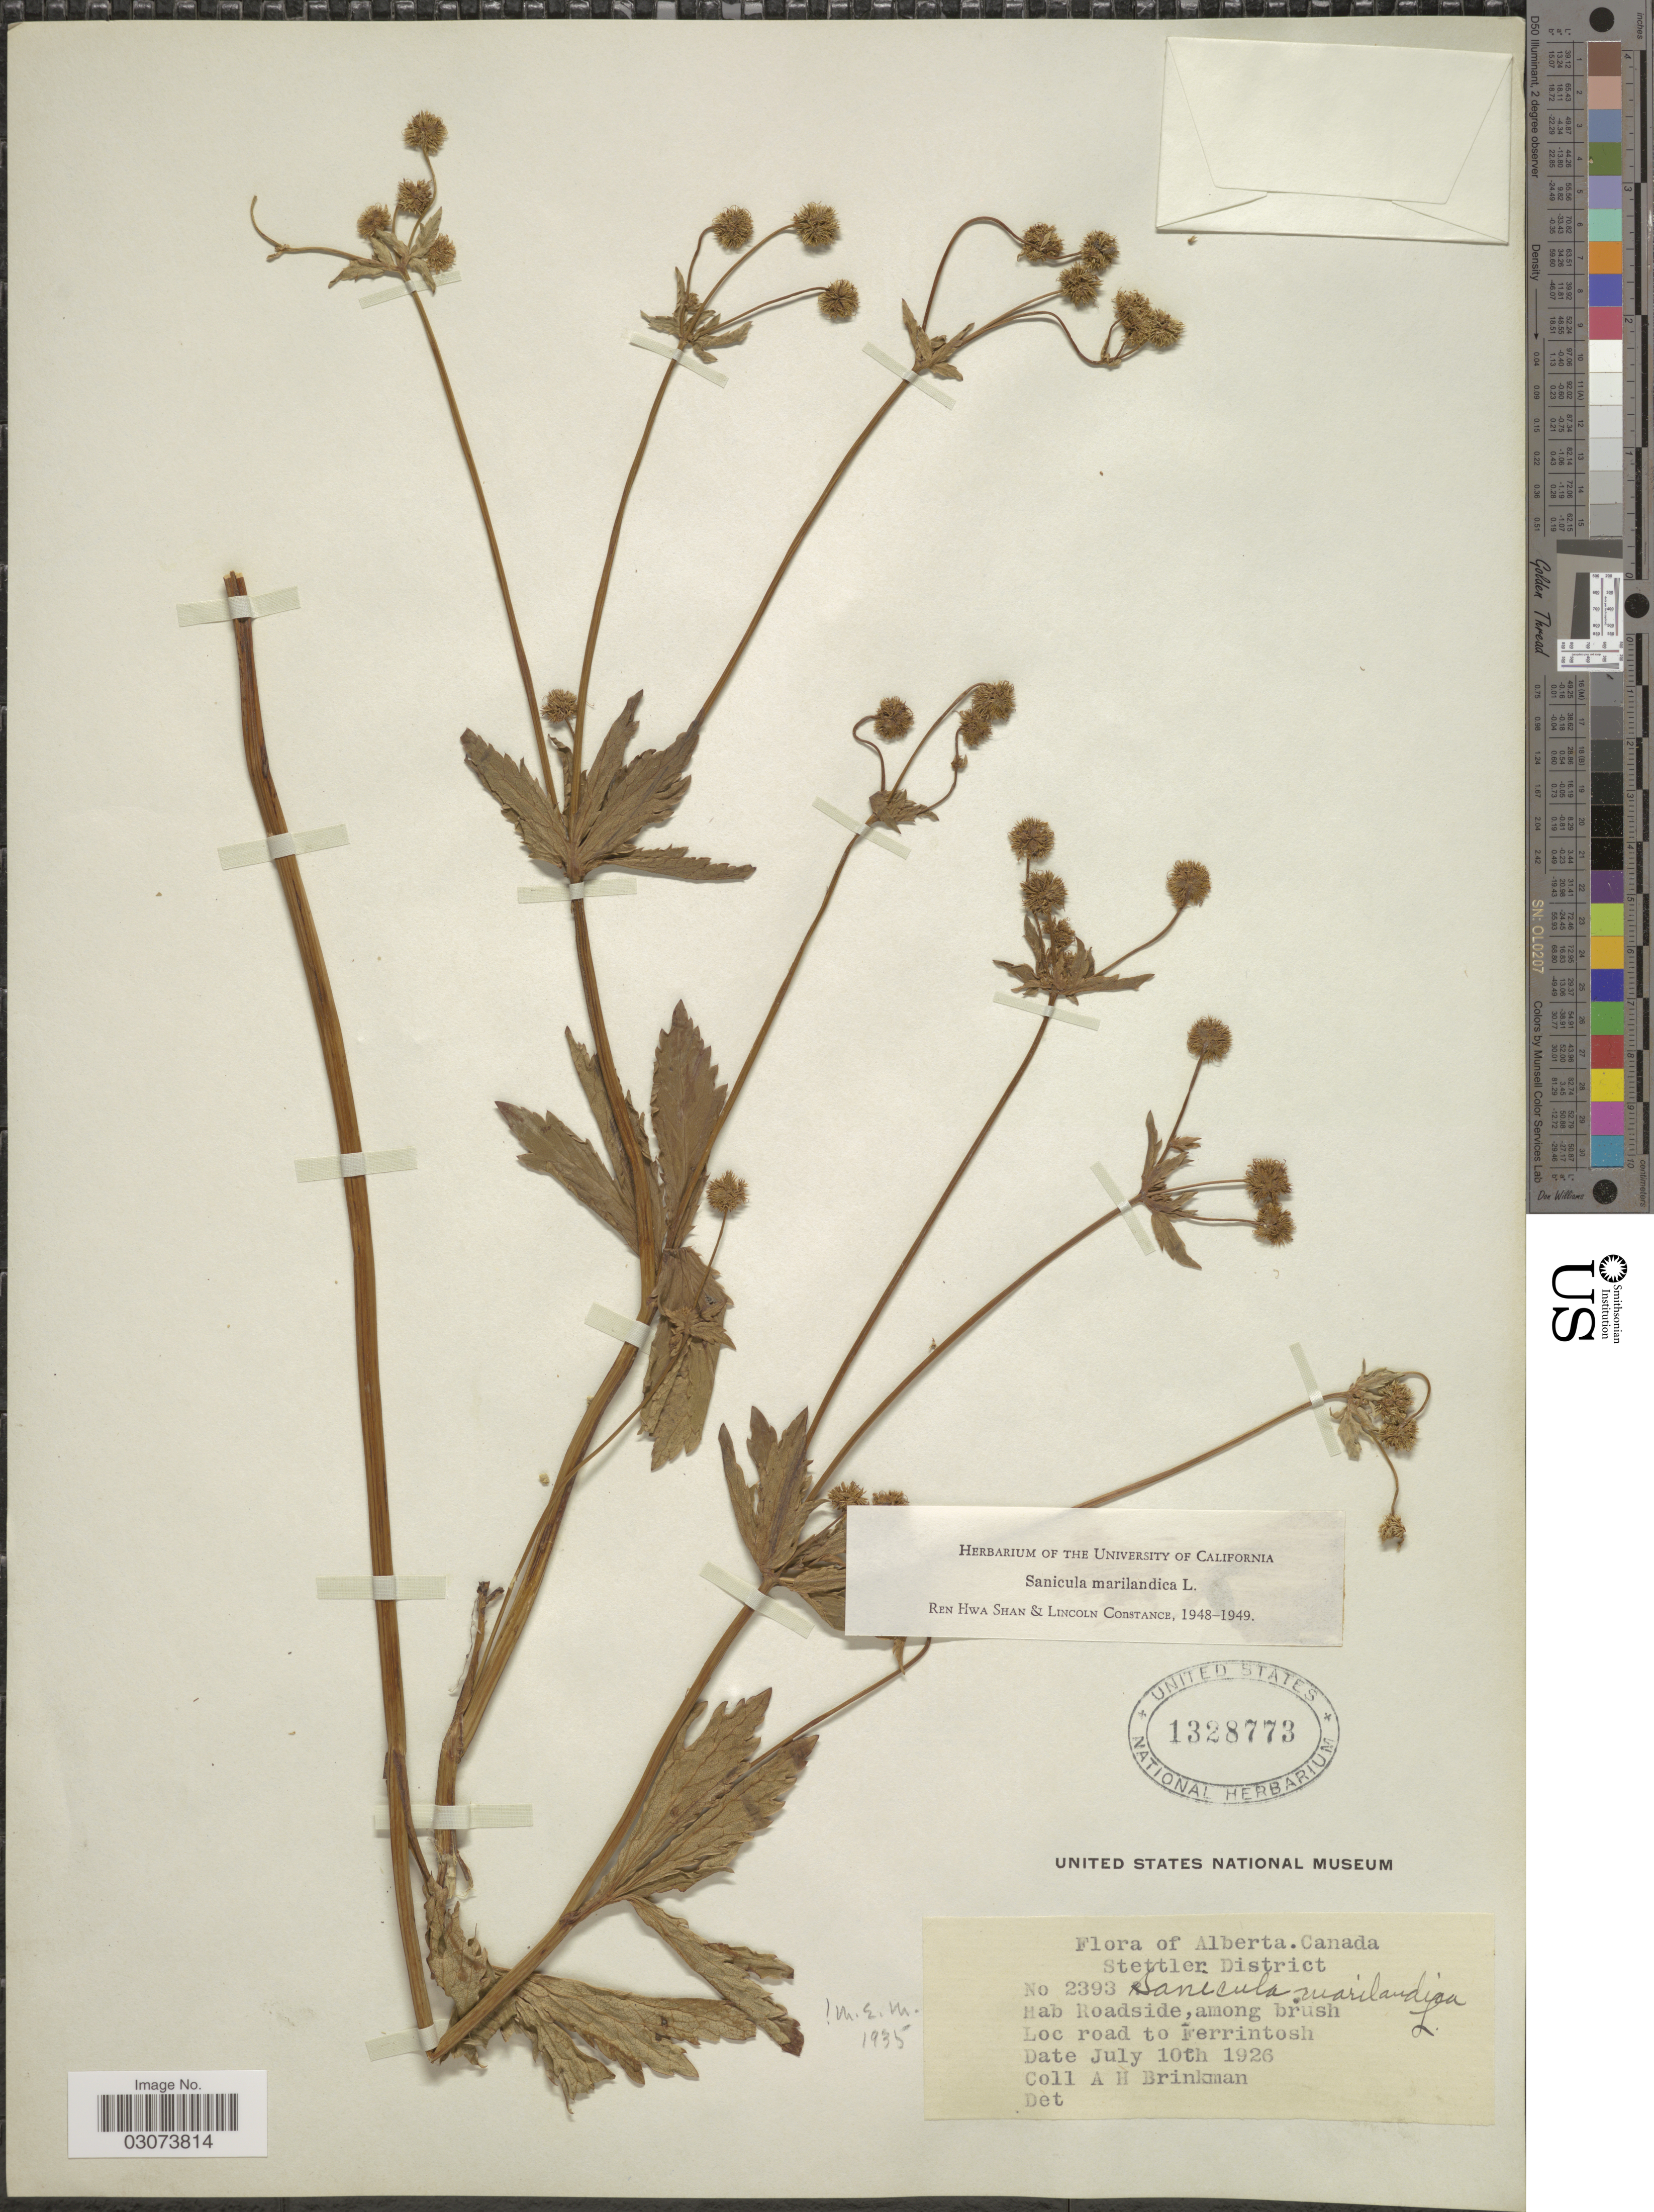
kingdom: Plantae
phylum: Tracheophyta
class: Magnoliopsida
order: Apiales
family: Apiaceae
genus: Sanicula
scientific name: Sanicula marilandica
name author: L.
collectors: A. Brinkman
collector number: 2393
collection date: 1926-07-10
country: Canada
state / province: Alberta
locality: Stettler District. Road to Ferringtosh.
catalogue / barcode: US 1328773